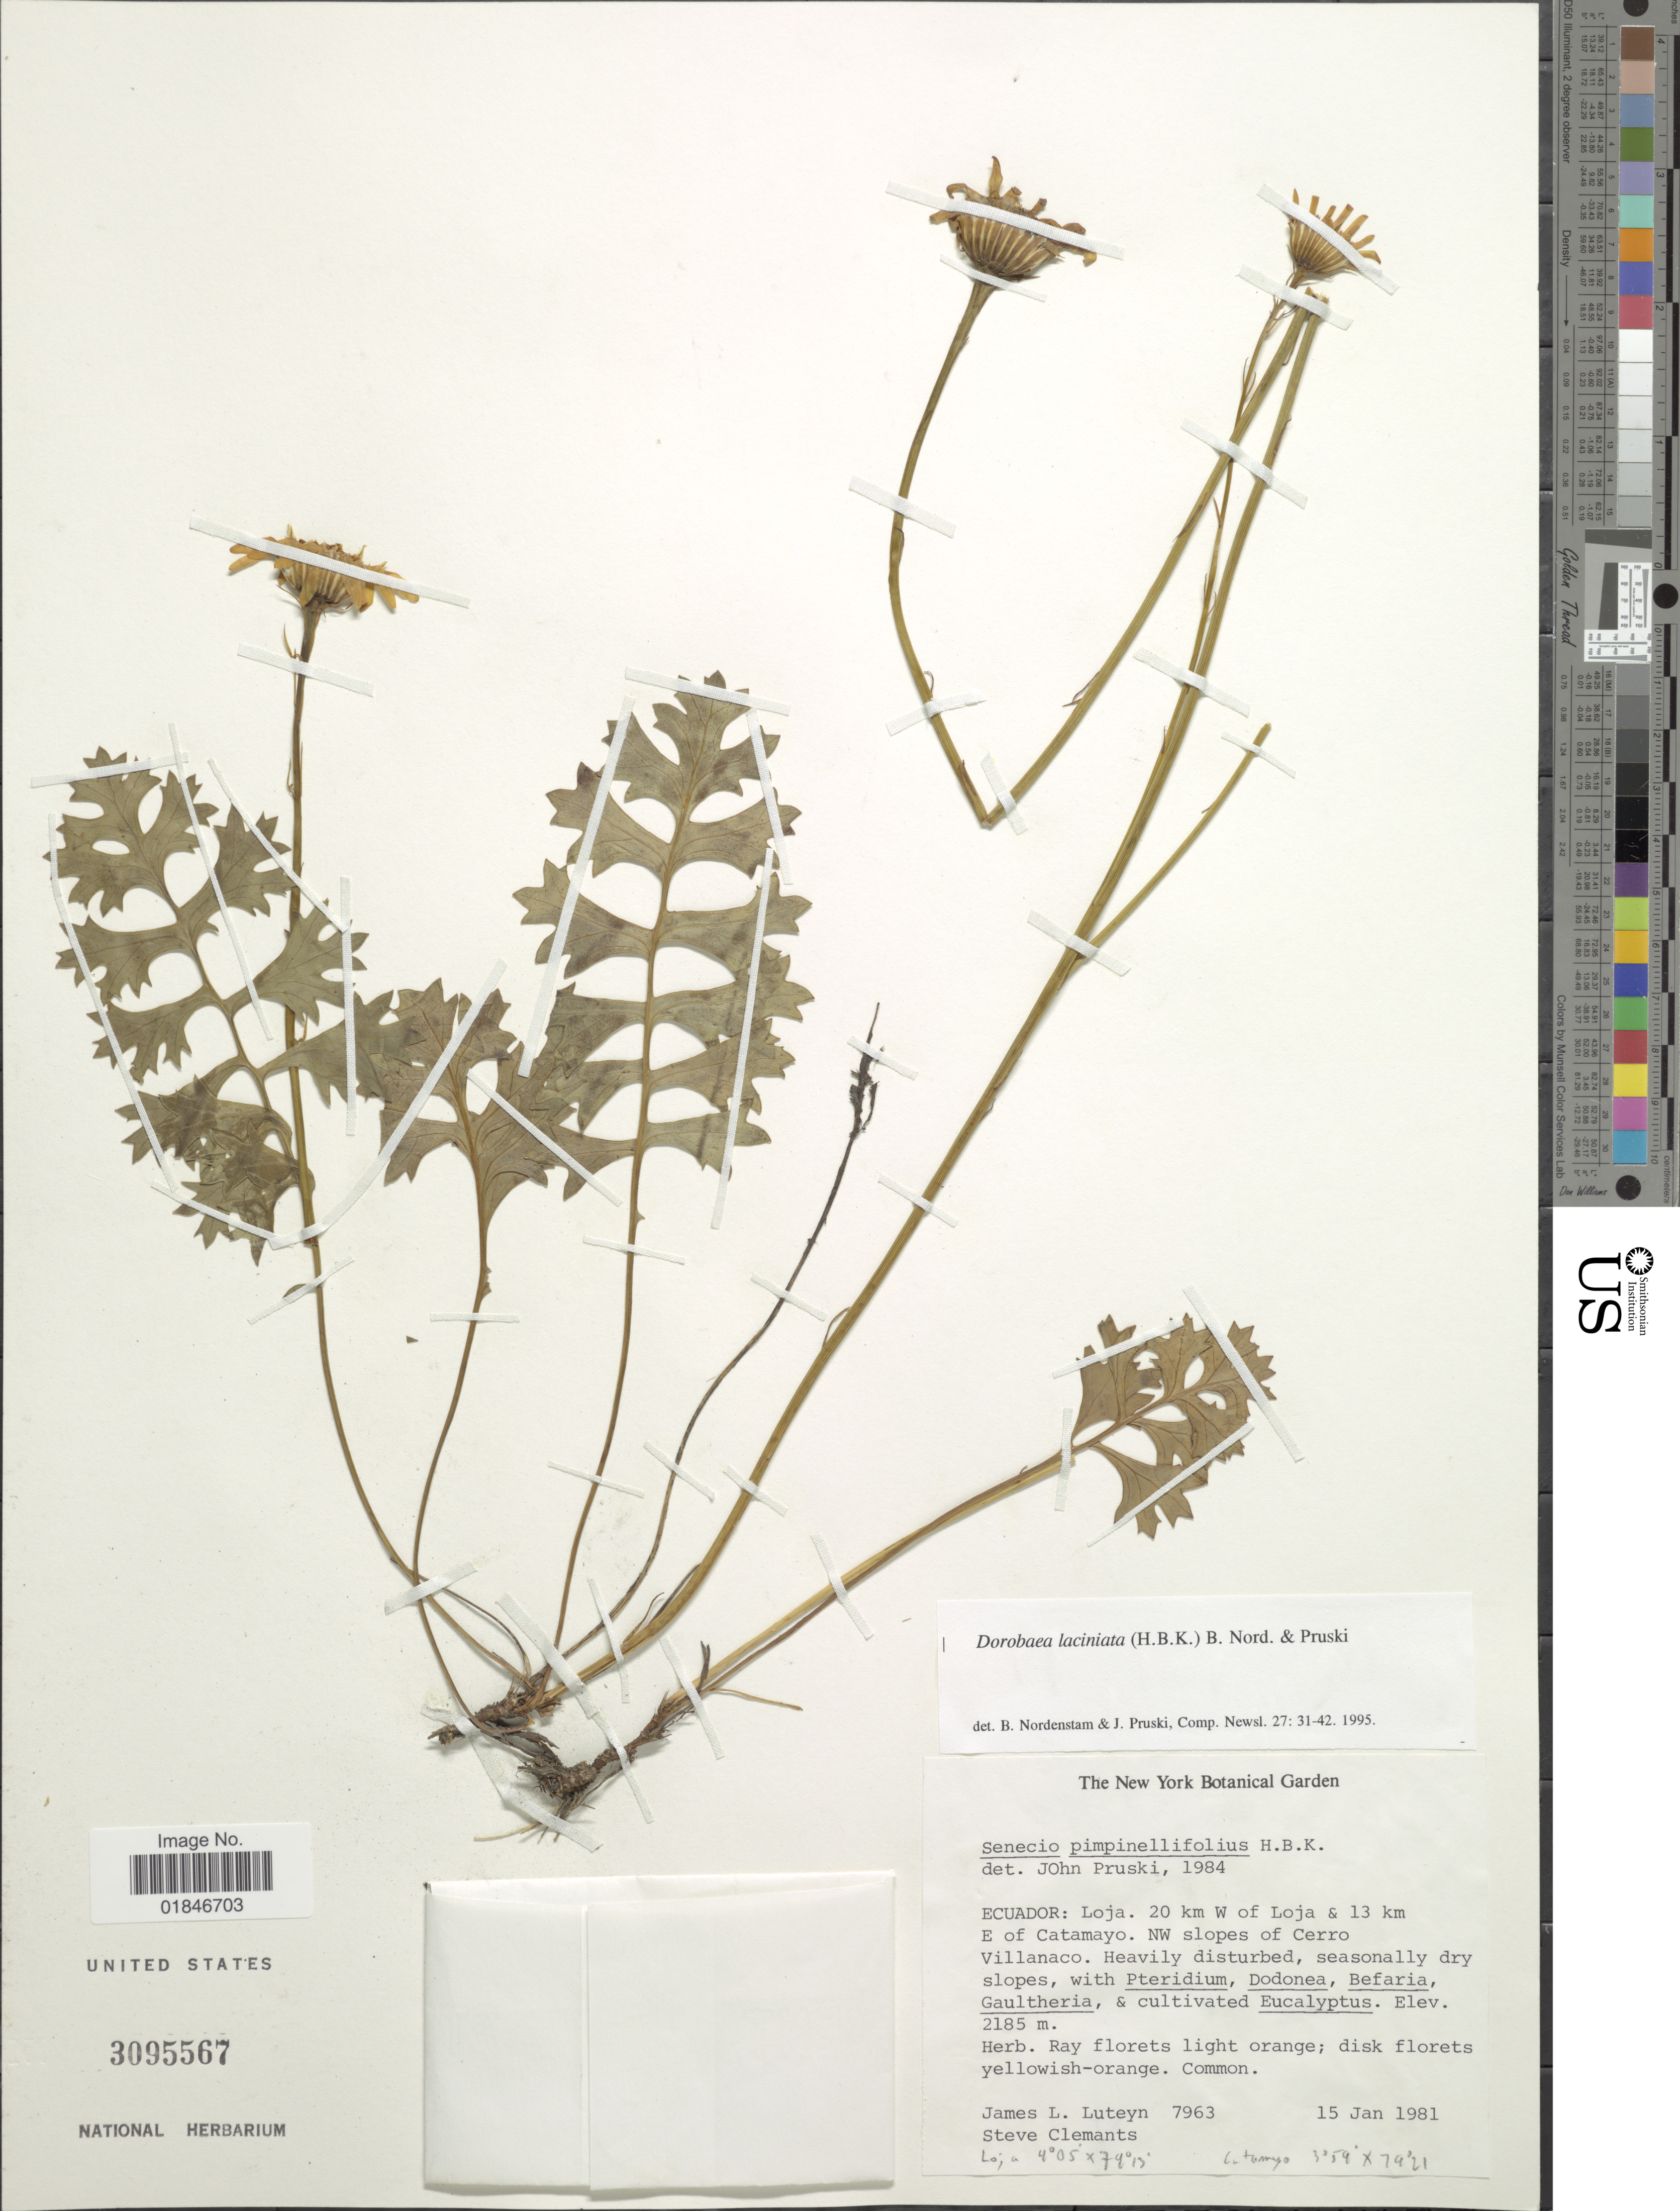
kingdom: Plantae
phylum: Tracheophyta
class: Magnoliopsida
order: Asterales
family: Asteraceae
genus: Dorobaea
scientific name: Dorobaea laciniata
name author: B. Nord. & Pruski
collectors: J. L. Luteyn & S. Clements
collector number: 7963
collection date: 1981-01-15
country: Ecuador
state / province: Loja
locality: Ecuador: Loja. 20 km W of Loja & 13 km E of Catamayo. NW slopes of Cerro. Villanaco.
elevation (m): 2185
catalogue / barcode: US 3095567